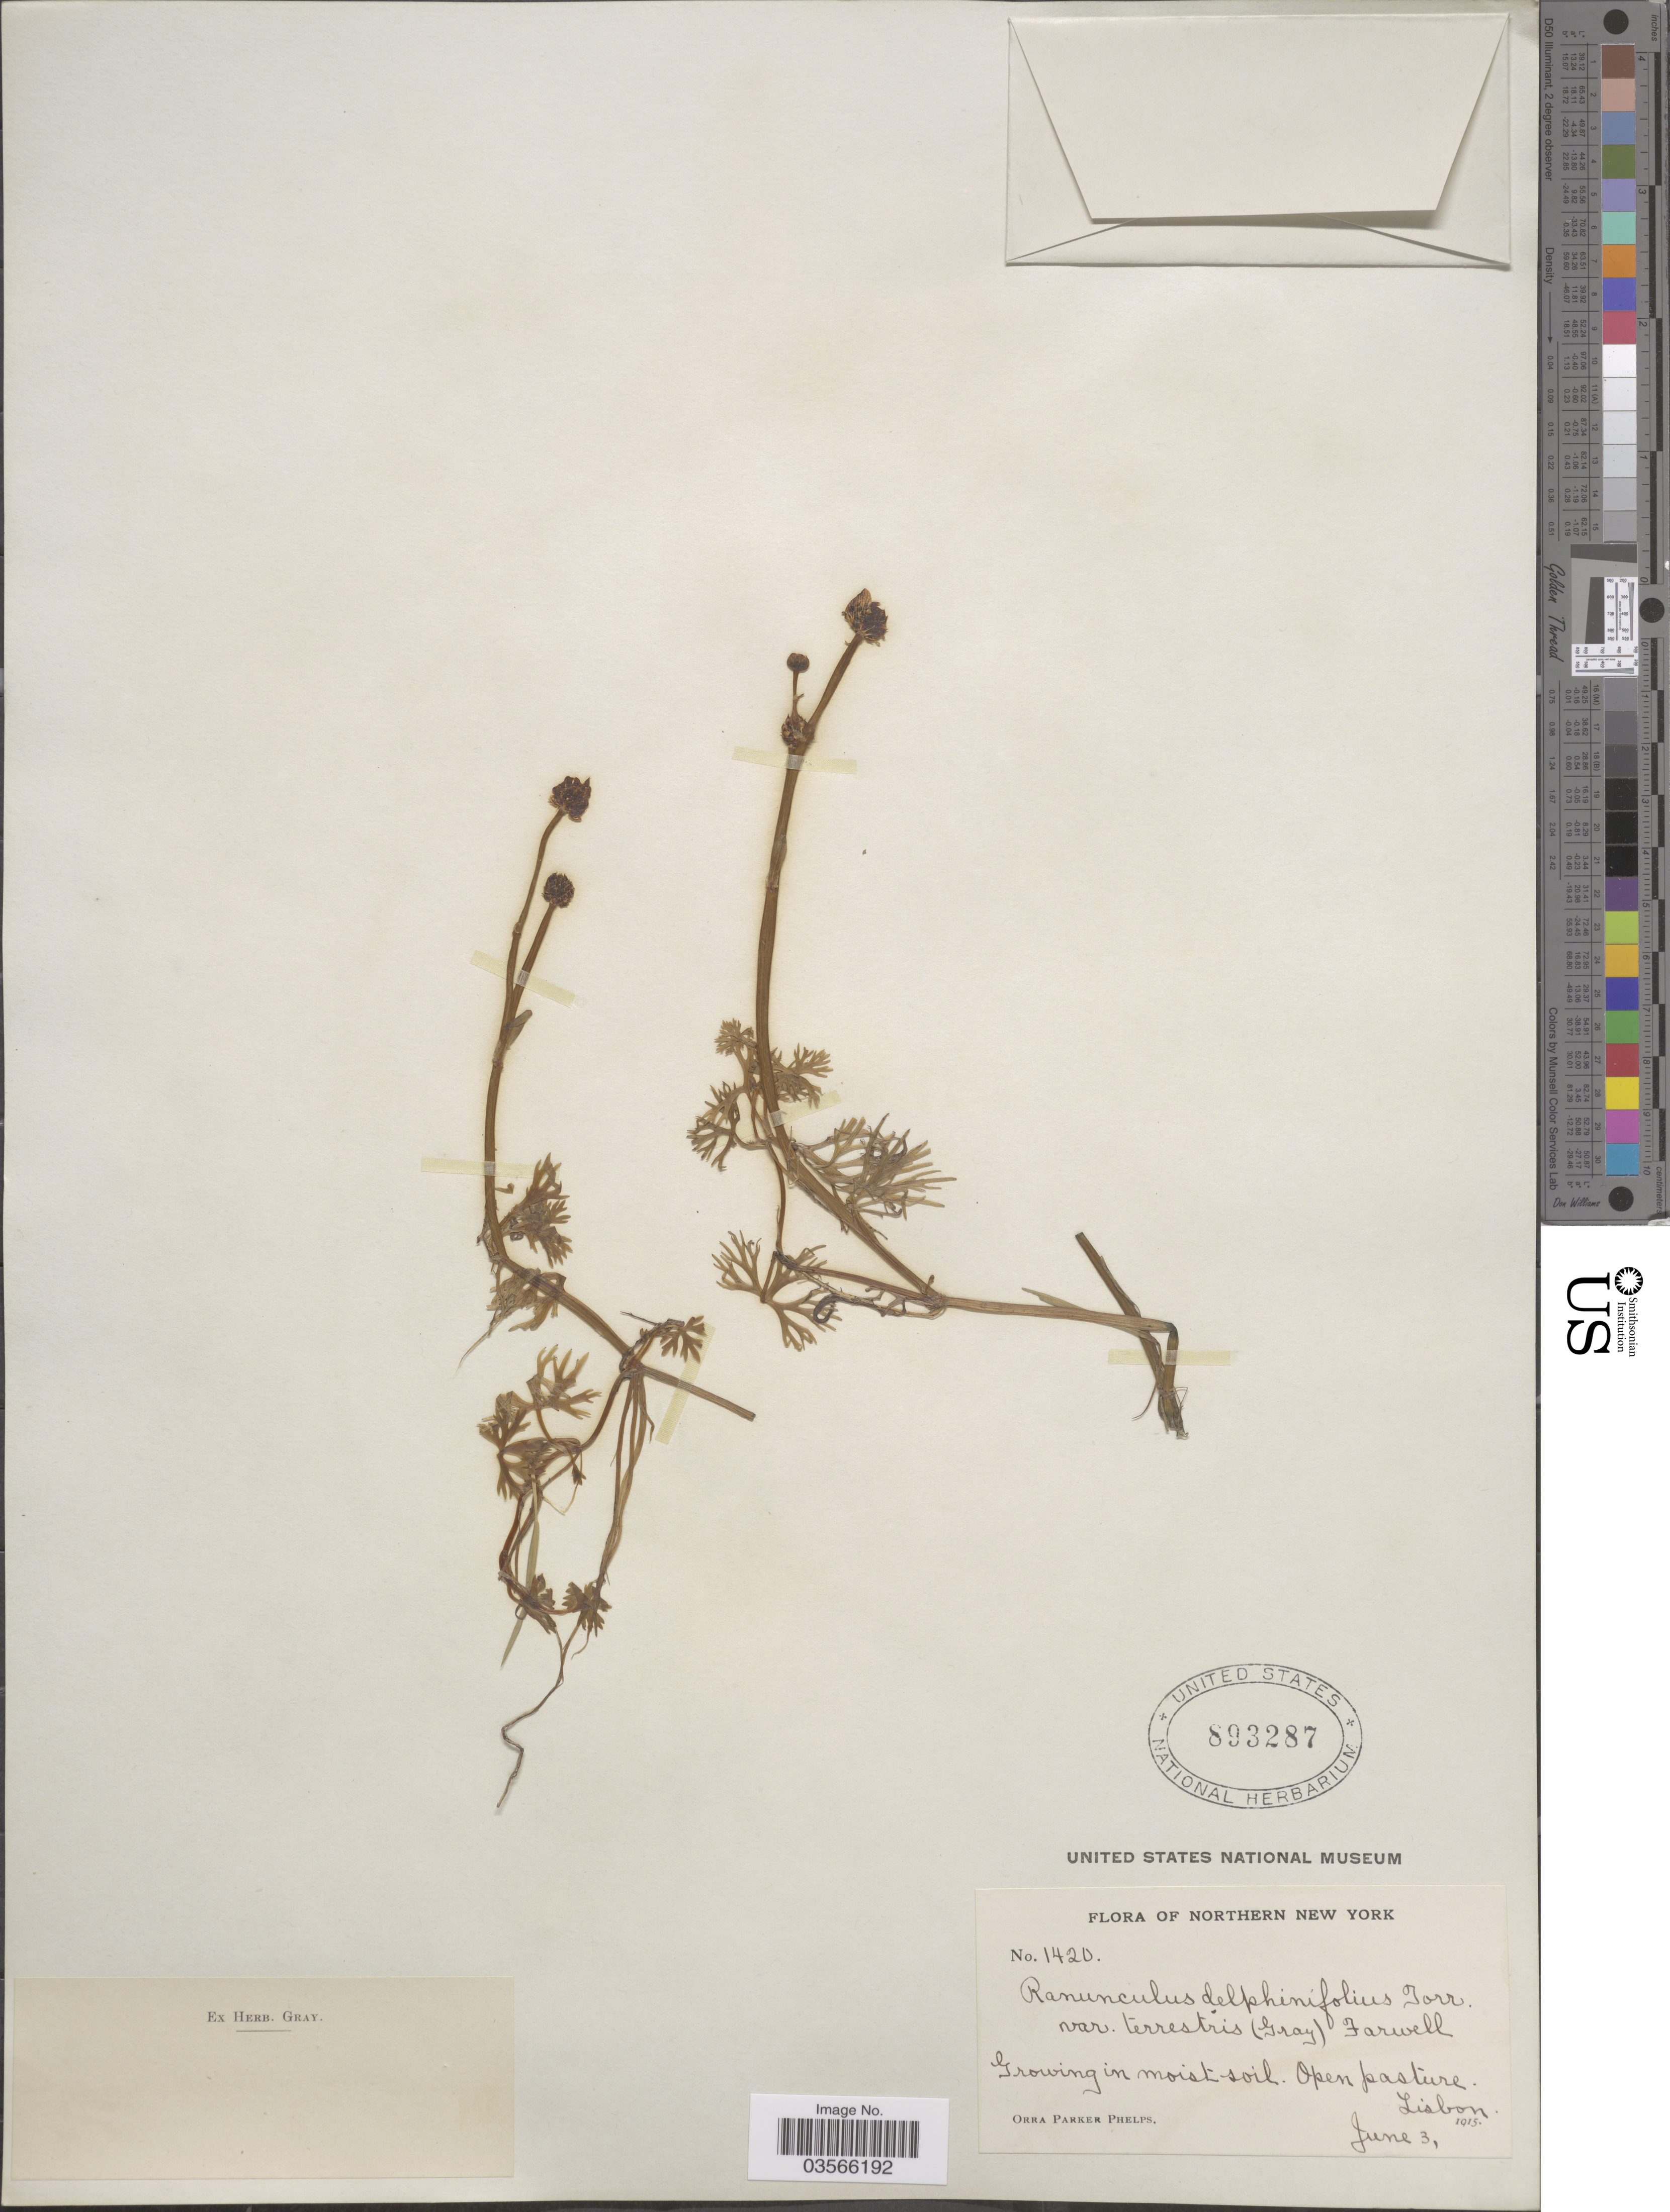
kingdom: Plantae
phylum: Tracheophyta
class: Magnoliopsida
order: Ranunculales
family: Ranunculaceae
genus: Ranunculus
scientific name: Ranunculus flabellaris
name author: Raf.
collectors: O. P. Phelps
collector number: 1420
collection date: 1915-06-03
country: United States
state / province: New York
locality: Northern New York. Lisbon.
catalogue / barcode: US 893287